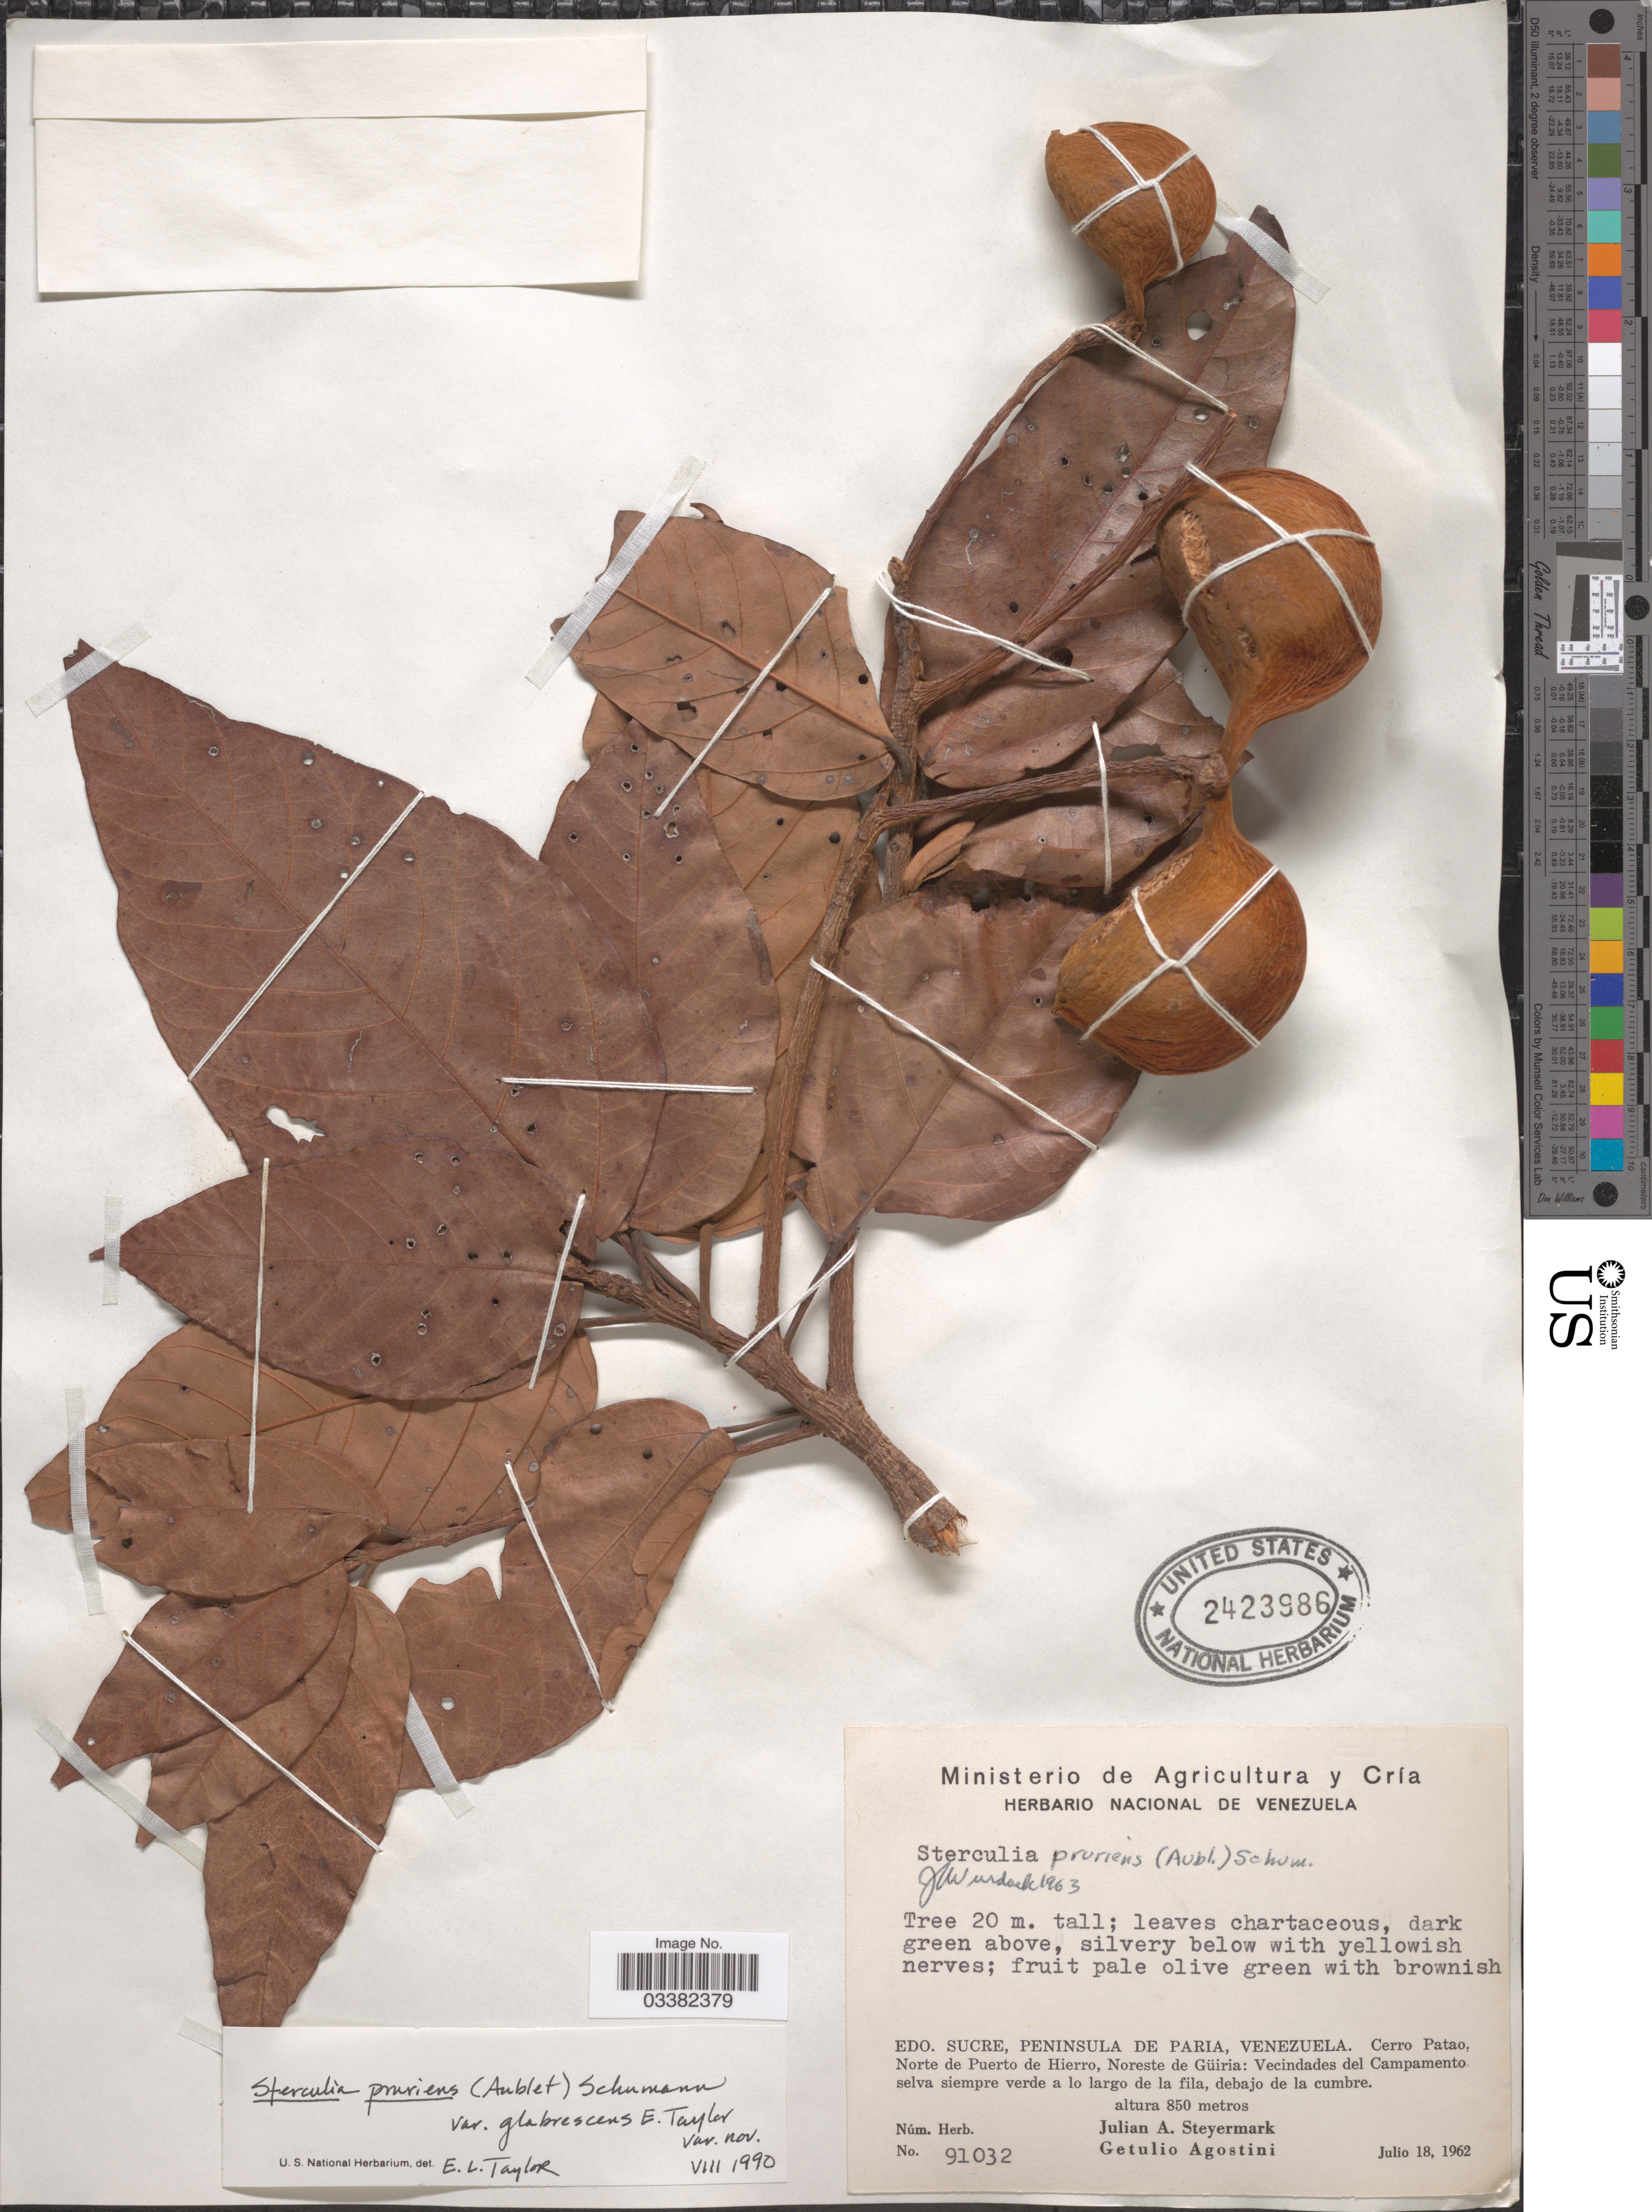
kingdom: Plantae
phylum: Tracheophyta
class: Magnoliopsida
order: Malvales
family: Malvaceae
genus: Sterculia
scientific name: Sterculia kayae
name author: P.E. Berry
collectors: J. Steyermark & G. Agostini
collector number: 91032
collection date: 1962-07-18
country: Venezuela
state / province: Sucre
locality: Peninsula de Paria. Cerro Patao, Norte de Puerto de Hierro, Noreste de Güiria: Vecindades del Campamento selva siempre verde a lo largo de la fila, debajo de la cumbre.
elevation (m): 850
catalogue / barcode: US 2423986